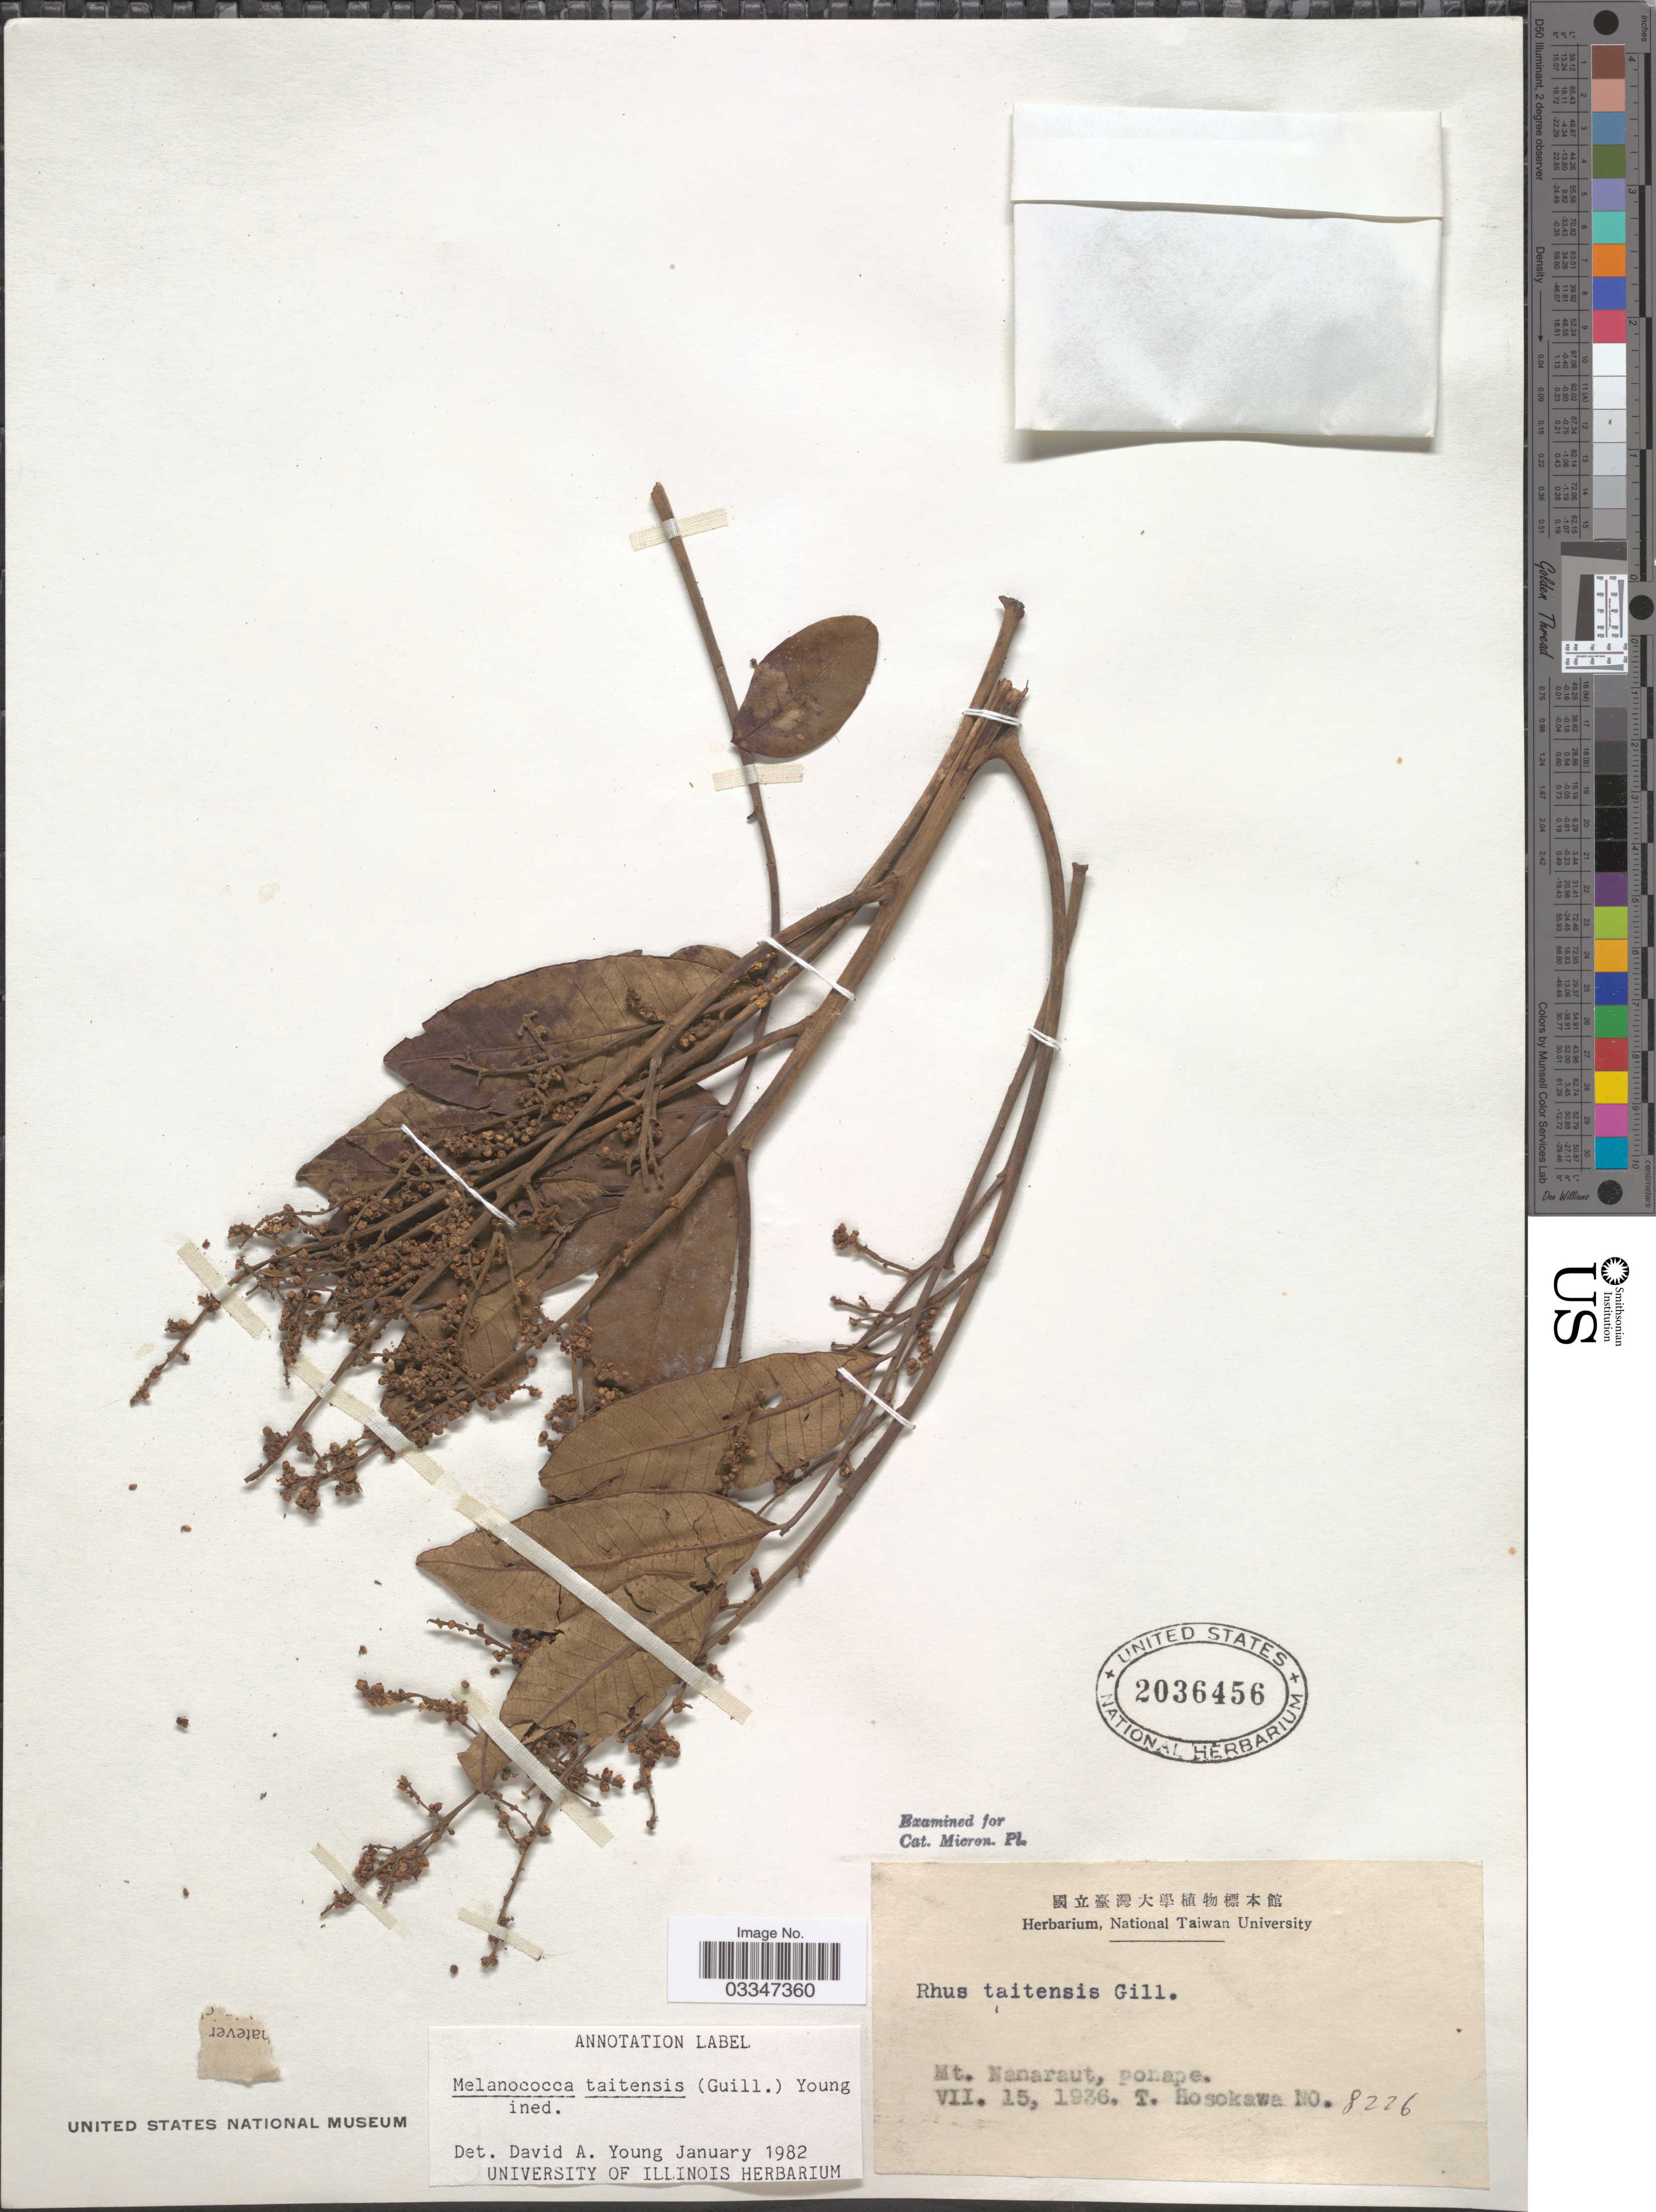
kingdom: Plantae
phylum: Tracheophyta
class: Magnoliopsida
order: Sapindales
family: Anacardiaceae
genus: Rhus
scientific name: Rhus taitensis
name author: Guill.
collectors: T. Hosokawa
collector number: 8226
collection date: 1936-07-15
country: Micronesia, Federated States of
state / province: Pohnpei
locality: Mt. Nanaraut.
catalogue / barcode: US 2036456